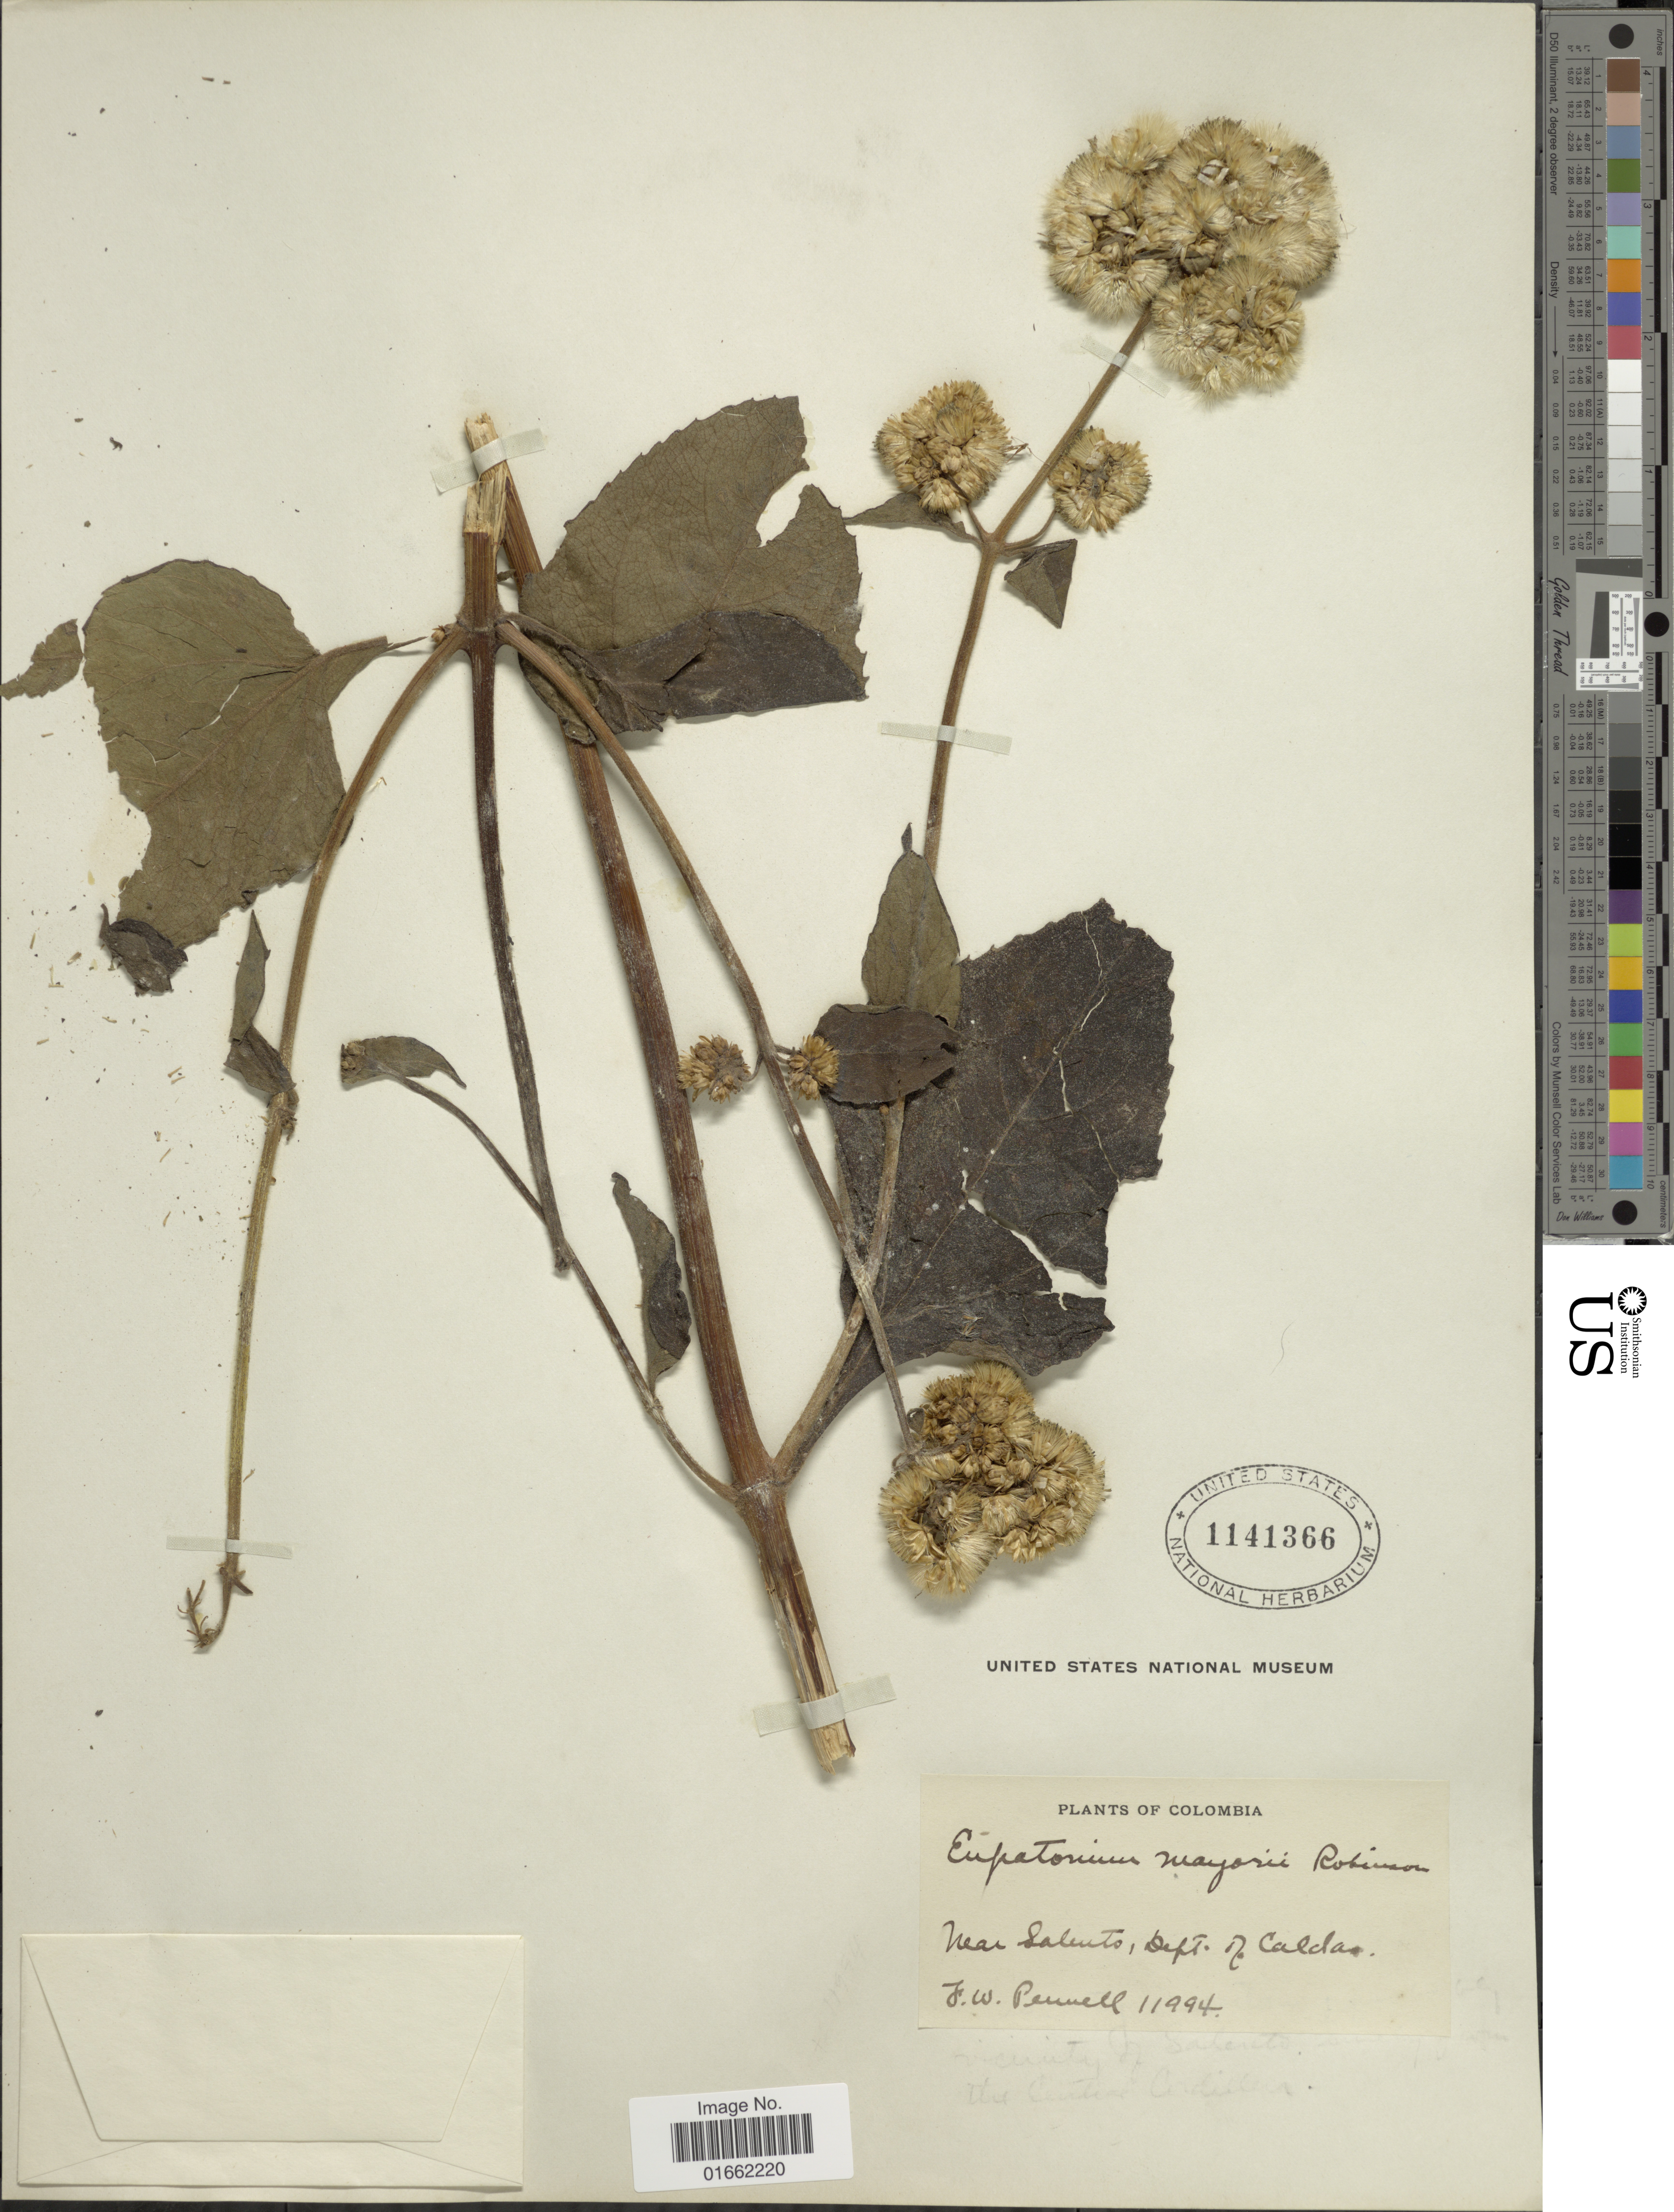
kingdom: Plantae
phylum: Tracheophyta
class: Magnoliopsida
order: Asterales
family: Asteraceae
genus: Fleischmannia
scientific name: Fleischmannia mayorii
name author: (B.L. Rob.) R.M. King & H. Rob.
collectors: F. W. Pennell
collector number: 11994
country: Colombia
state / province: Caldas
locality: Near Salento, Dept. of Caldas.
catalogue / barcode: US 1141366